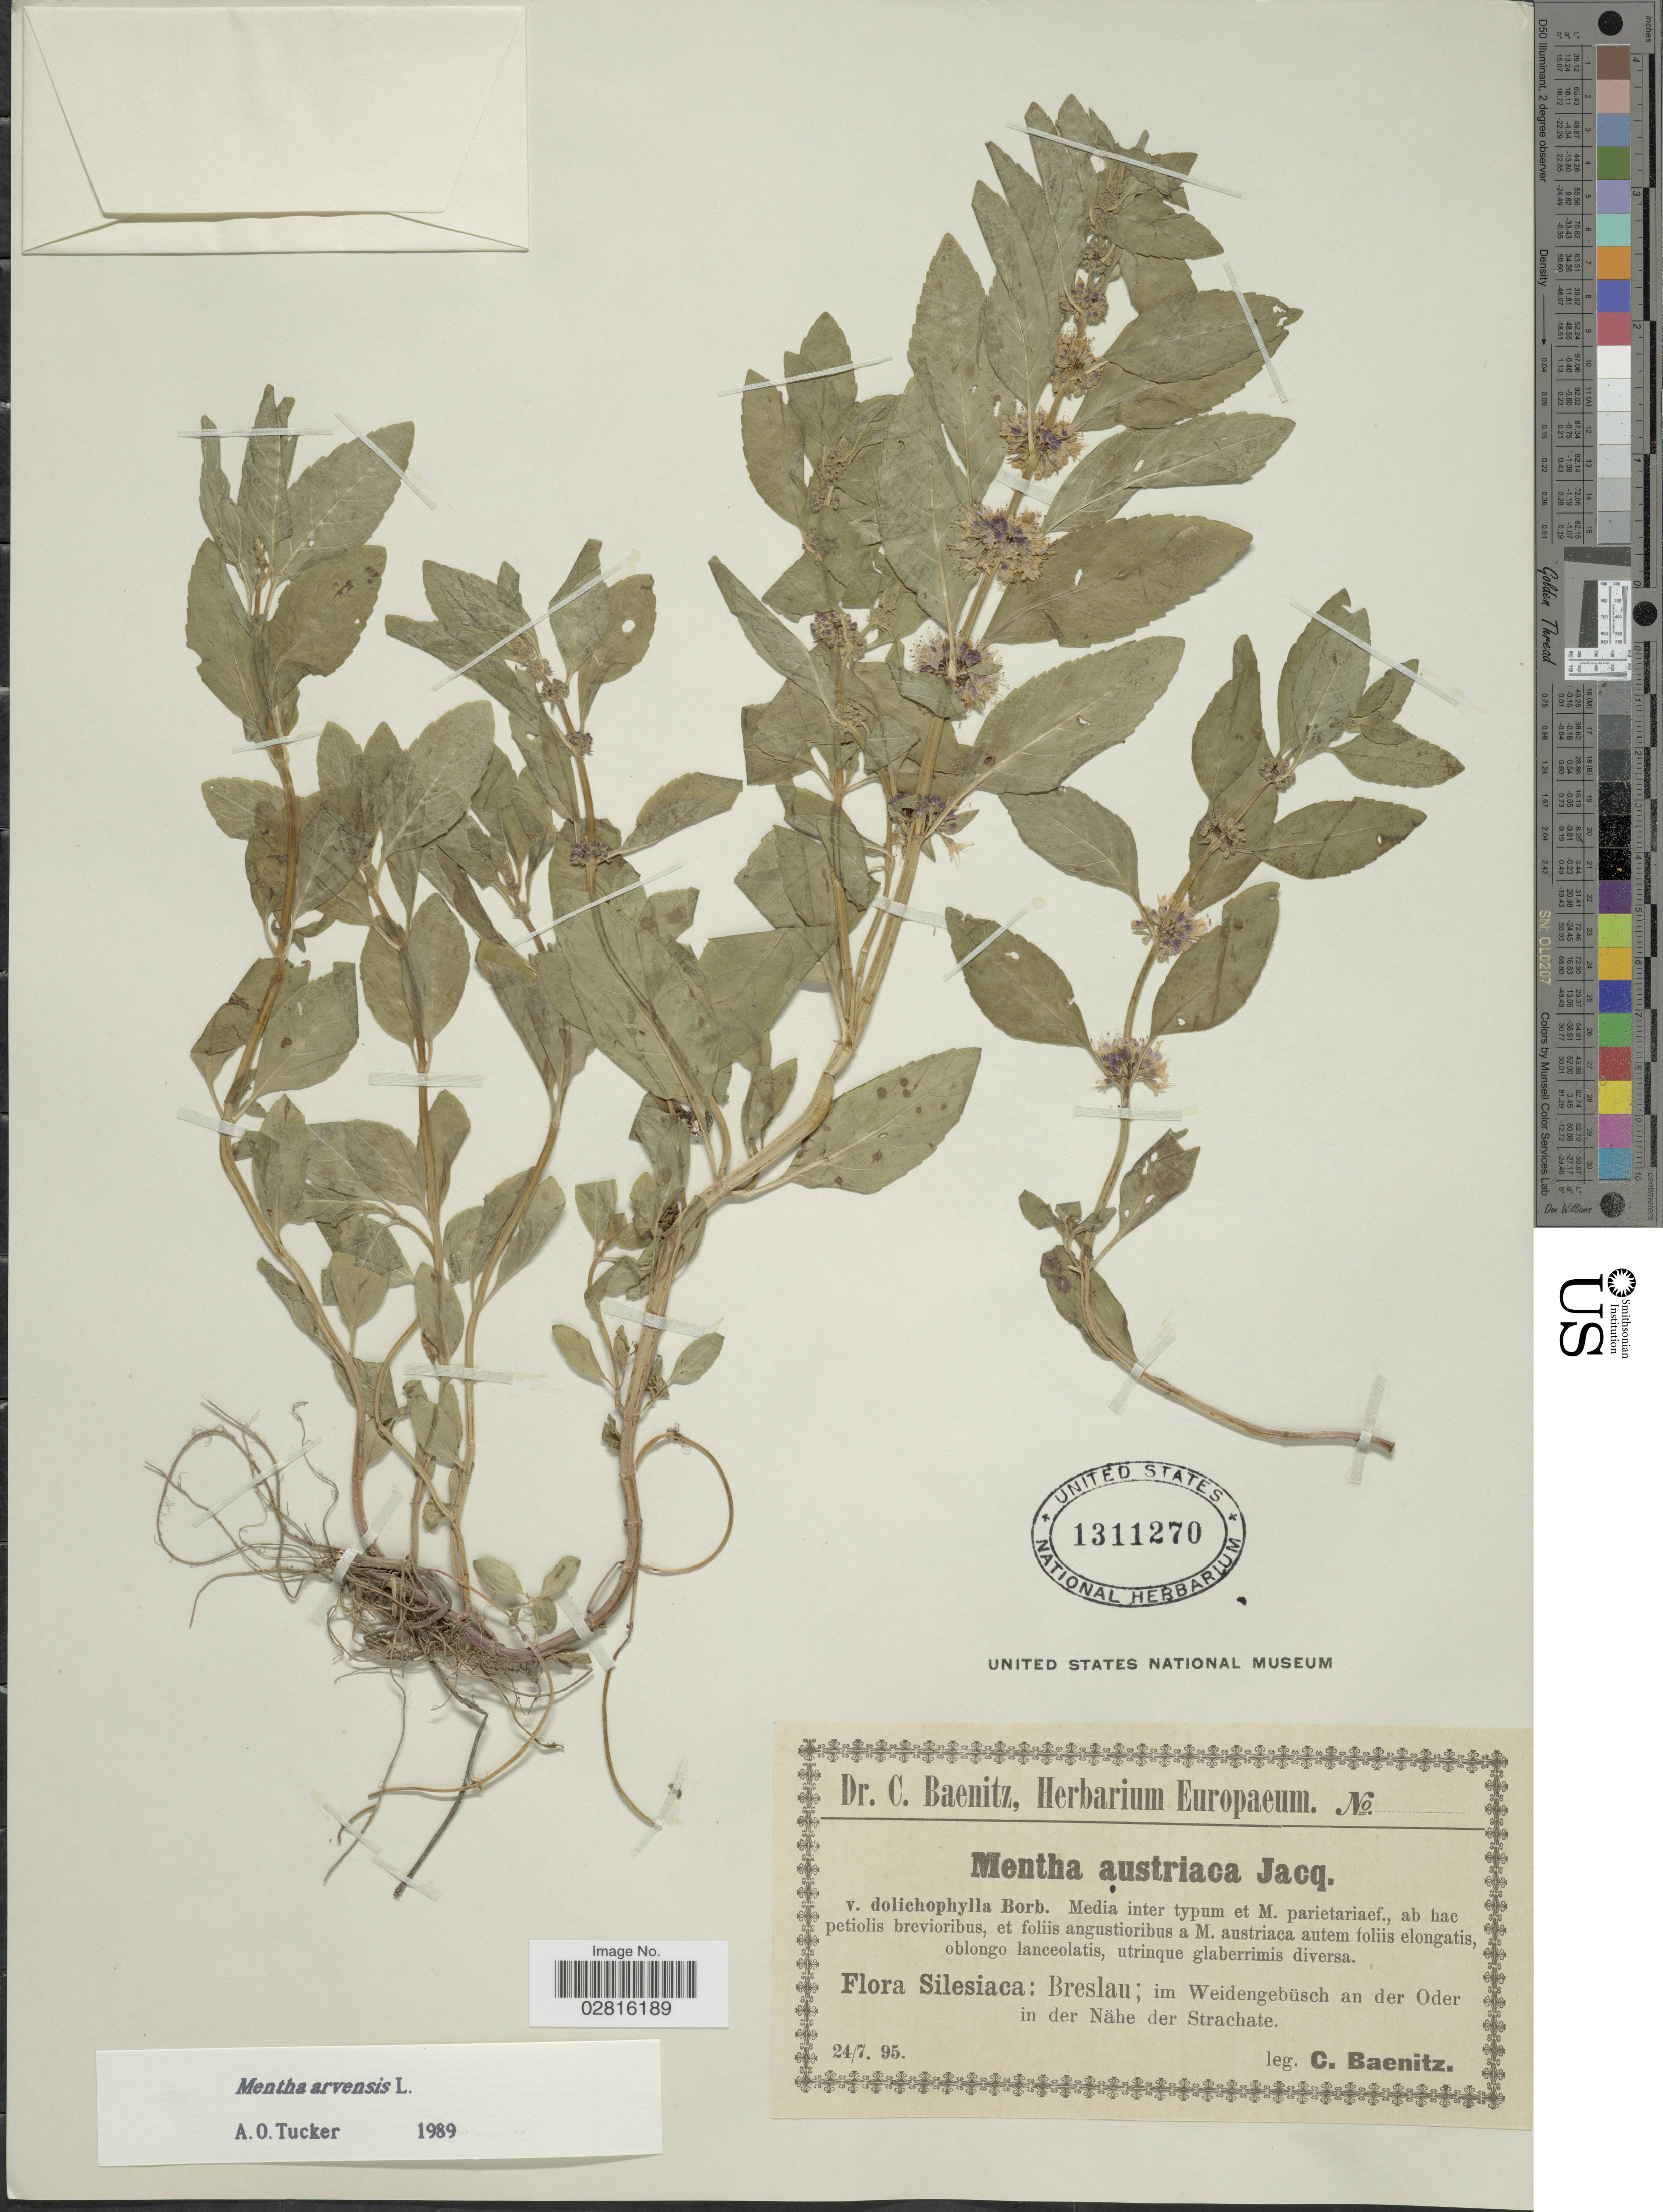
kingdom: Plantae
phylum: Tracheophyta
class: Magnoliopsida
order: Lamiales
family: Lamiaceae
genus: Mentha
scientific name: Mentha arvensis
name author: L.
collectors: C. G. Baenitz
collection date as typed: Transcribed d/m/y: 24/7/95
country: Poland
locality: Silesiaca: Breslau; im Weidengebüsch an der Oder in der Nähe der Strachate.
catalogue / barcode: US 1311270